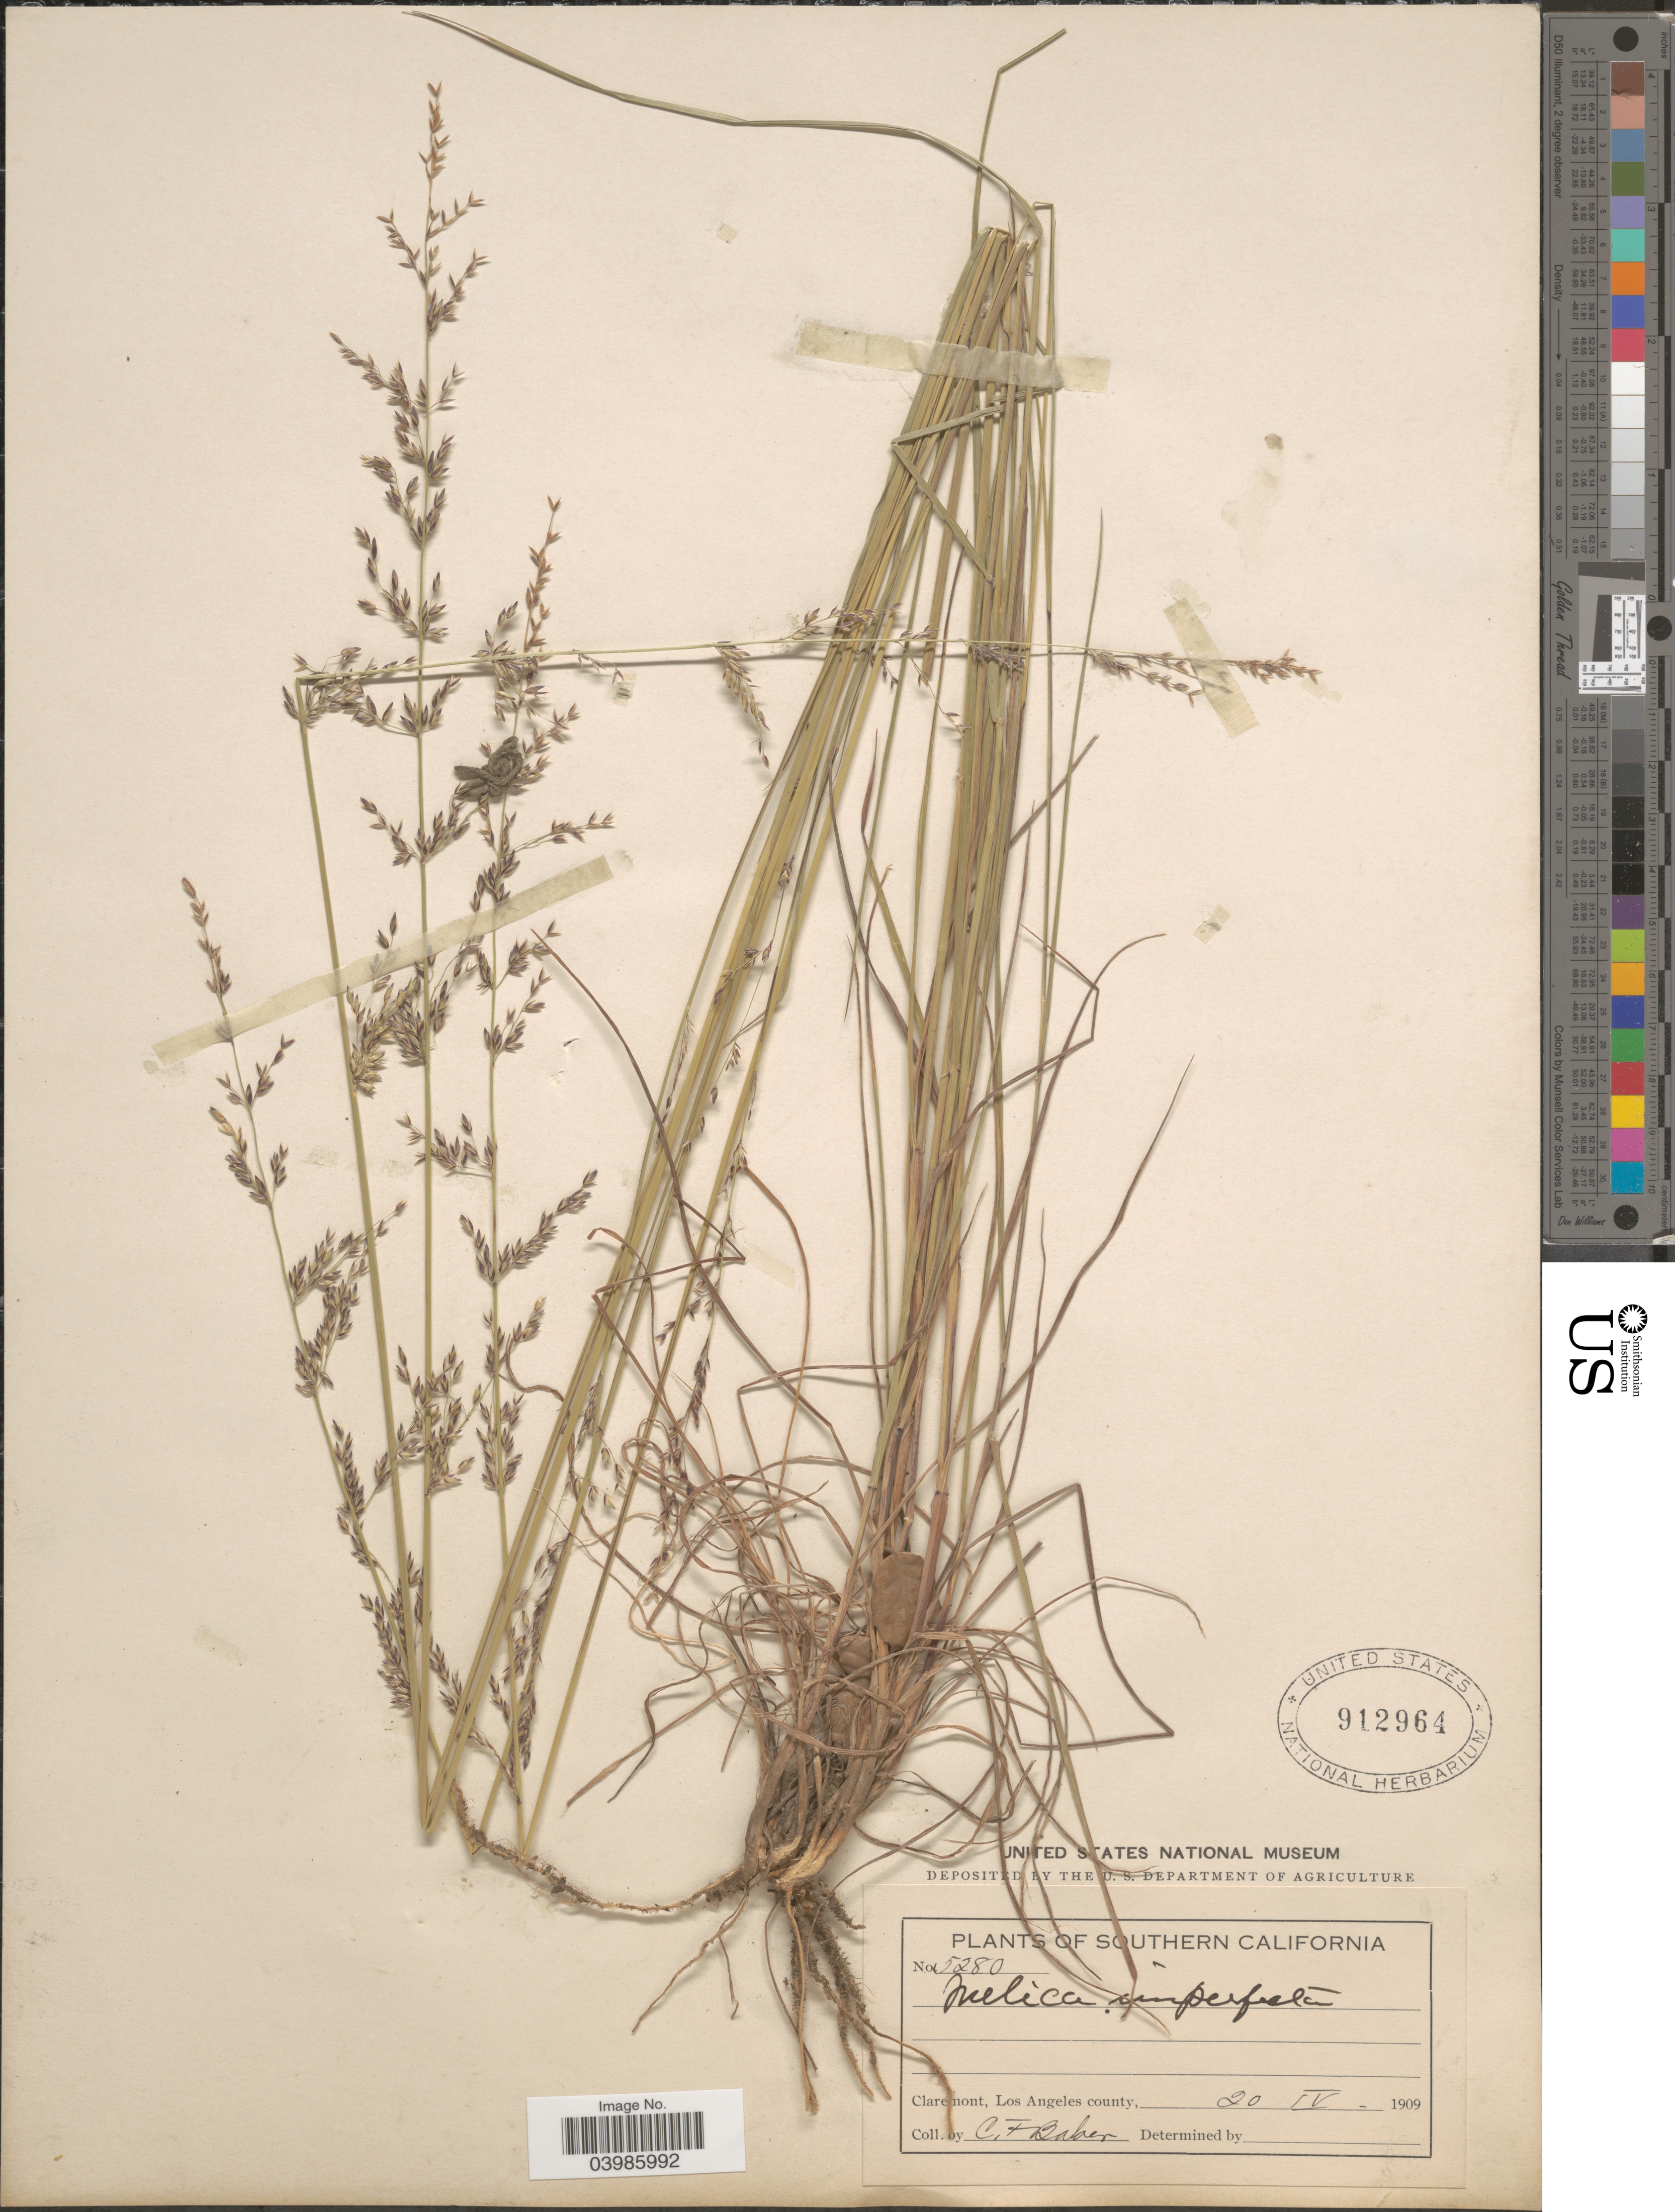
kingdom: Plantae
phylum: Tracheophyta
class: Liliopsida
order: Poales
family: Poaceae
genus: Melica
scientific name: Melica imperfecta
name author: Trin.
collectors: C. F. Baker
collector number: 5280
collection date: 1909-04-20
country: United States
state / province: California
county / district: Los Angeles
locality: Southern California. Claremont, Los Angeles county.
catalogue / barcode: US 912964